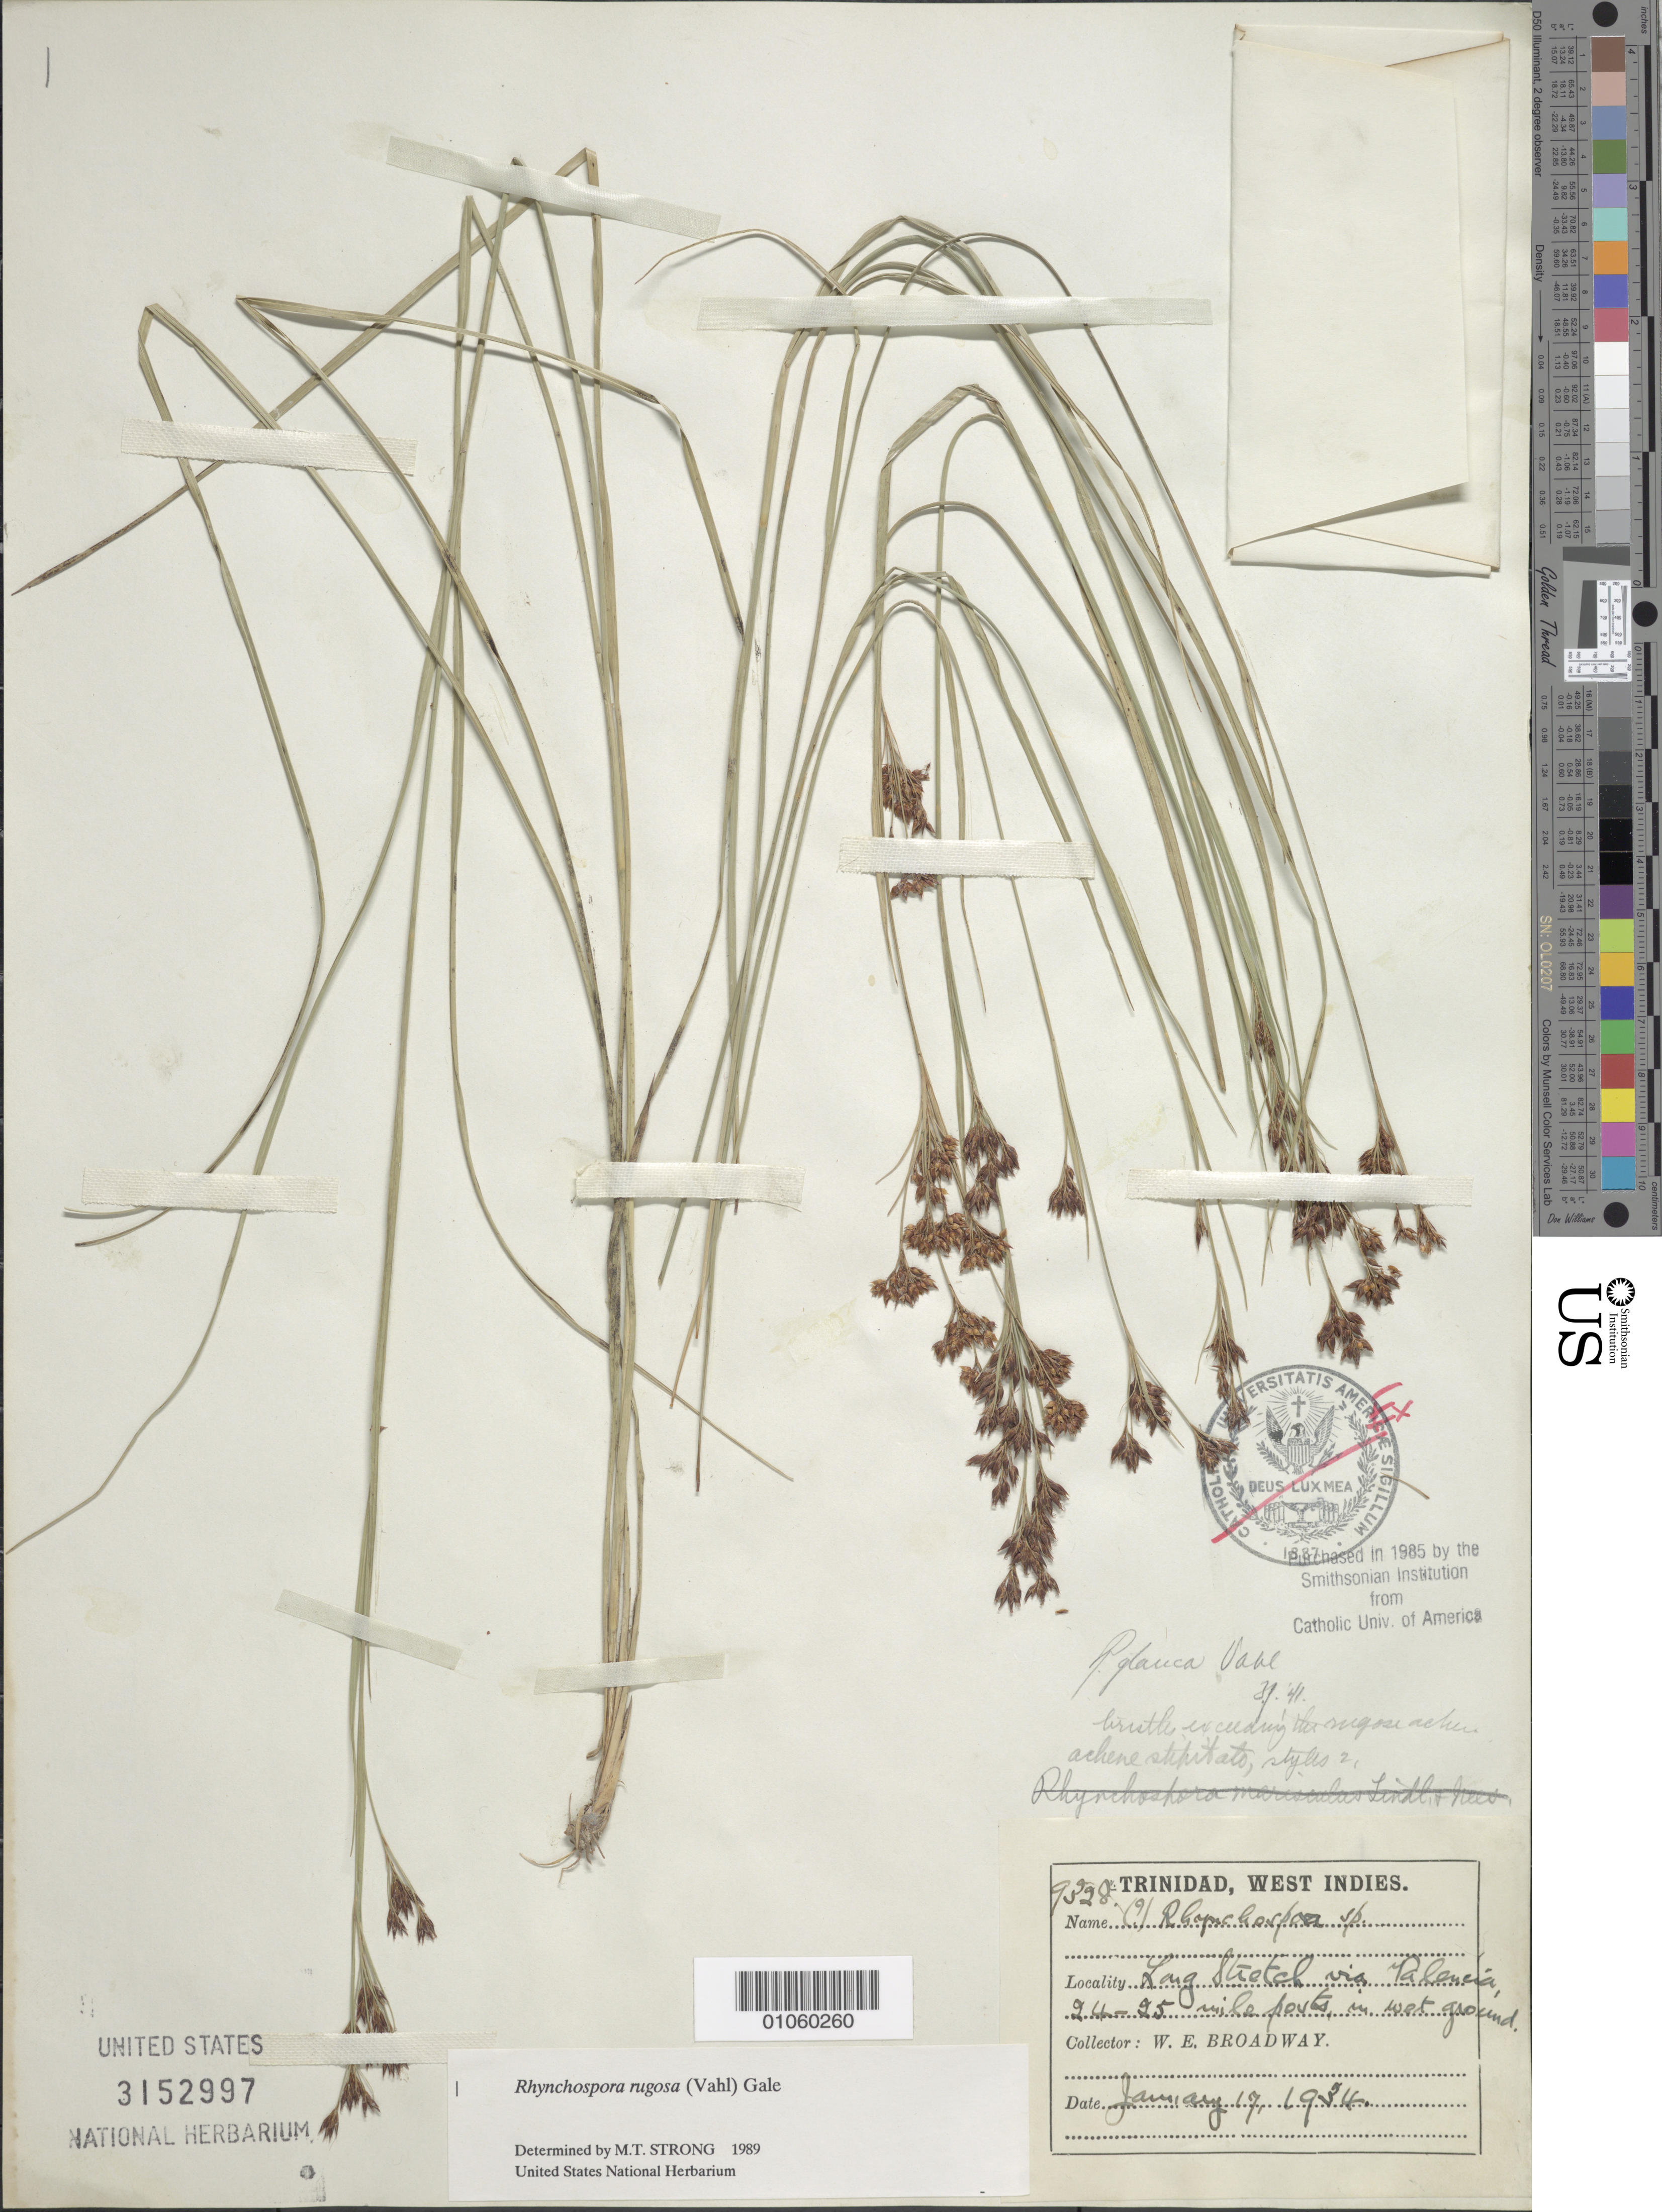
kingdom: Plantae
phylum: Tracheophyta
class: Liliopsida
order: Poales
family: Cyperaceae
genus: Rhynchospora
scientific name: Rhynchospora rugosa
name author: (Vahl) Gale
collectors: W. E. Broadway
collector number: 9328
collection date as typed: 17 Jan 1934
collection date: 1934-01-17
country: Trinidad and Tobago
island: Trinidad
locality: Long Stretch via Valencia, 24-25 mile posts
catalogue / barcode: US 3152997